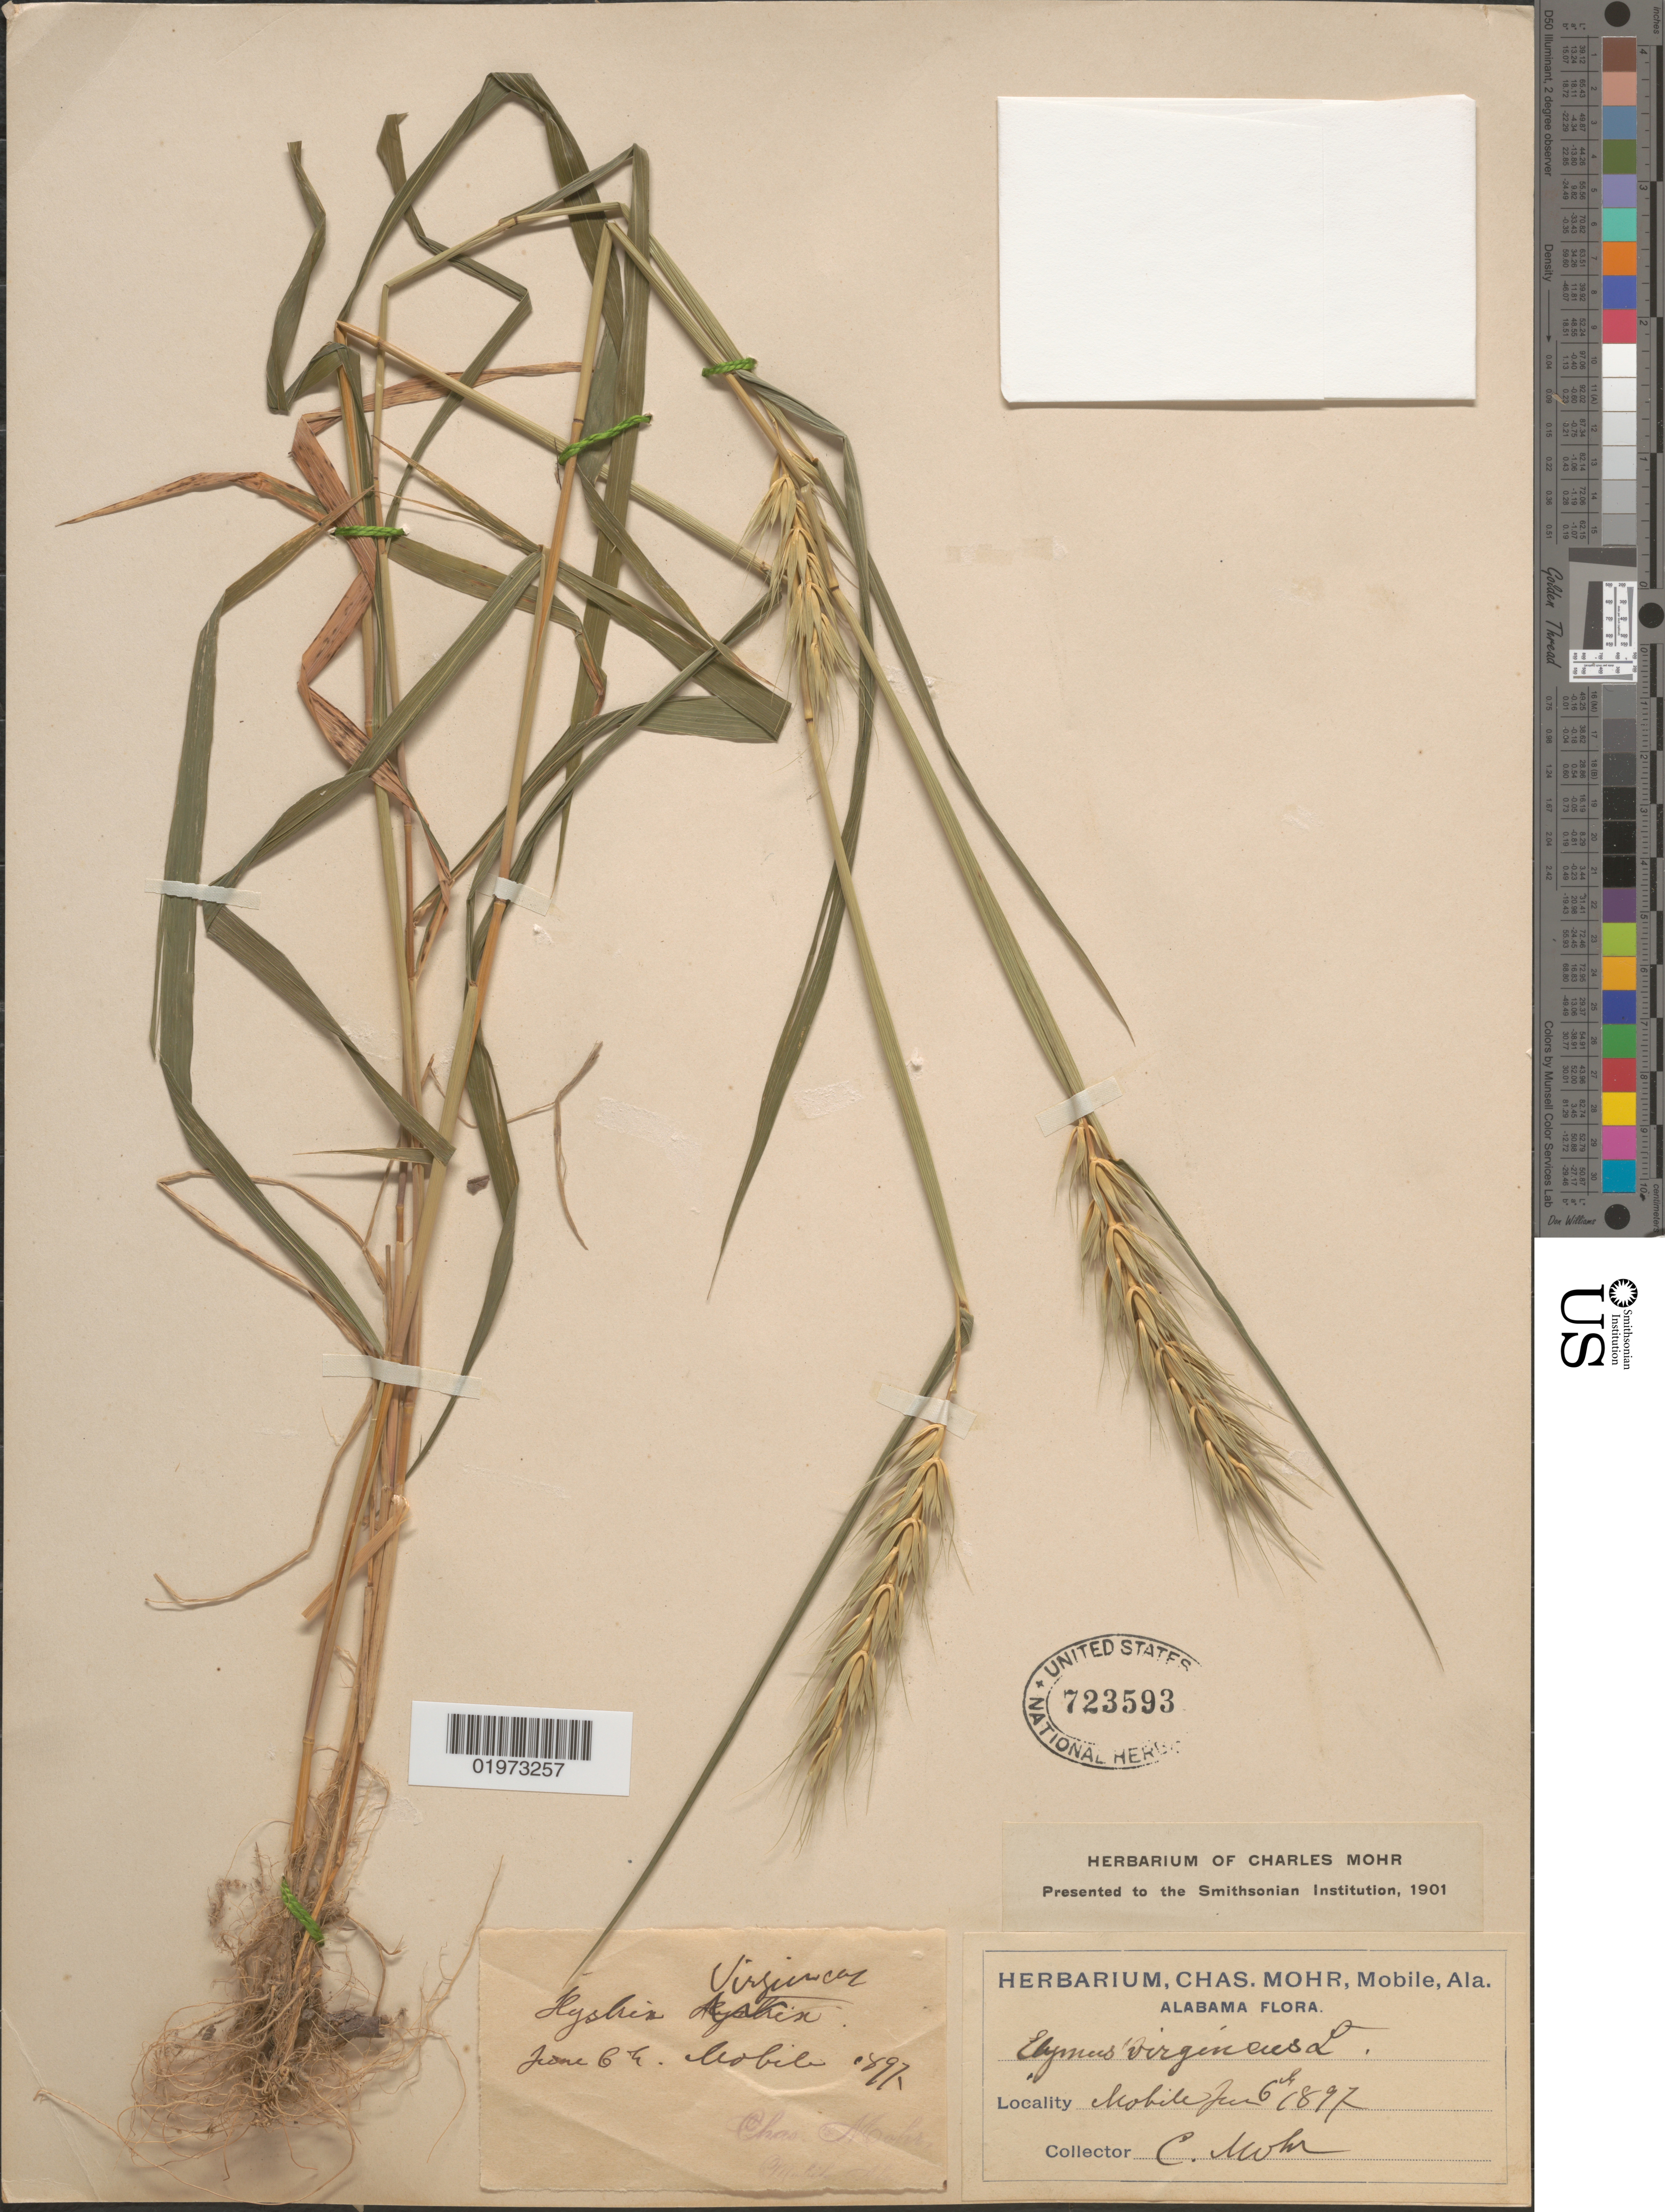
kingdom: Plantae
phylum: Tracheophyta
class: Liliopsida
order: Poales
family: Poaceae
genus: Elymus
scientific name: Elymus virginicus var. virginicus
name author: L.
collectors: Mohr, C. T. (herbarium)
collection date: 1897-06-06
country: United States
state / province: Alabama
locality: Mobile.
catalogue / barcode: US 723593